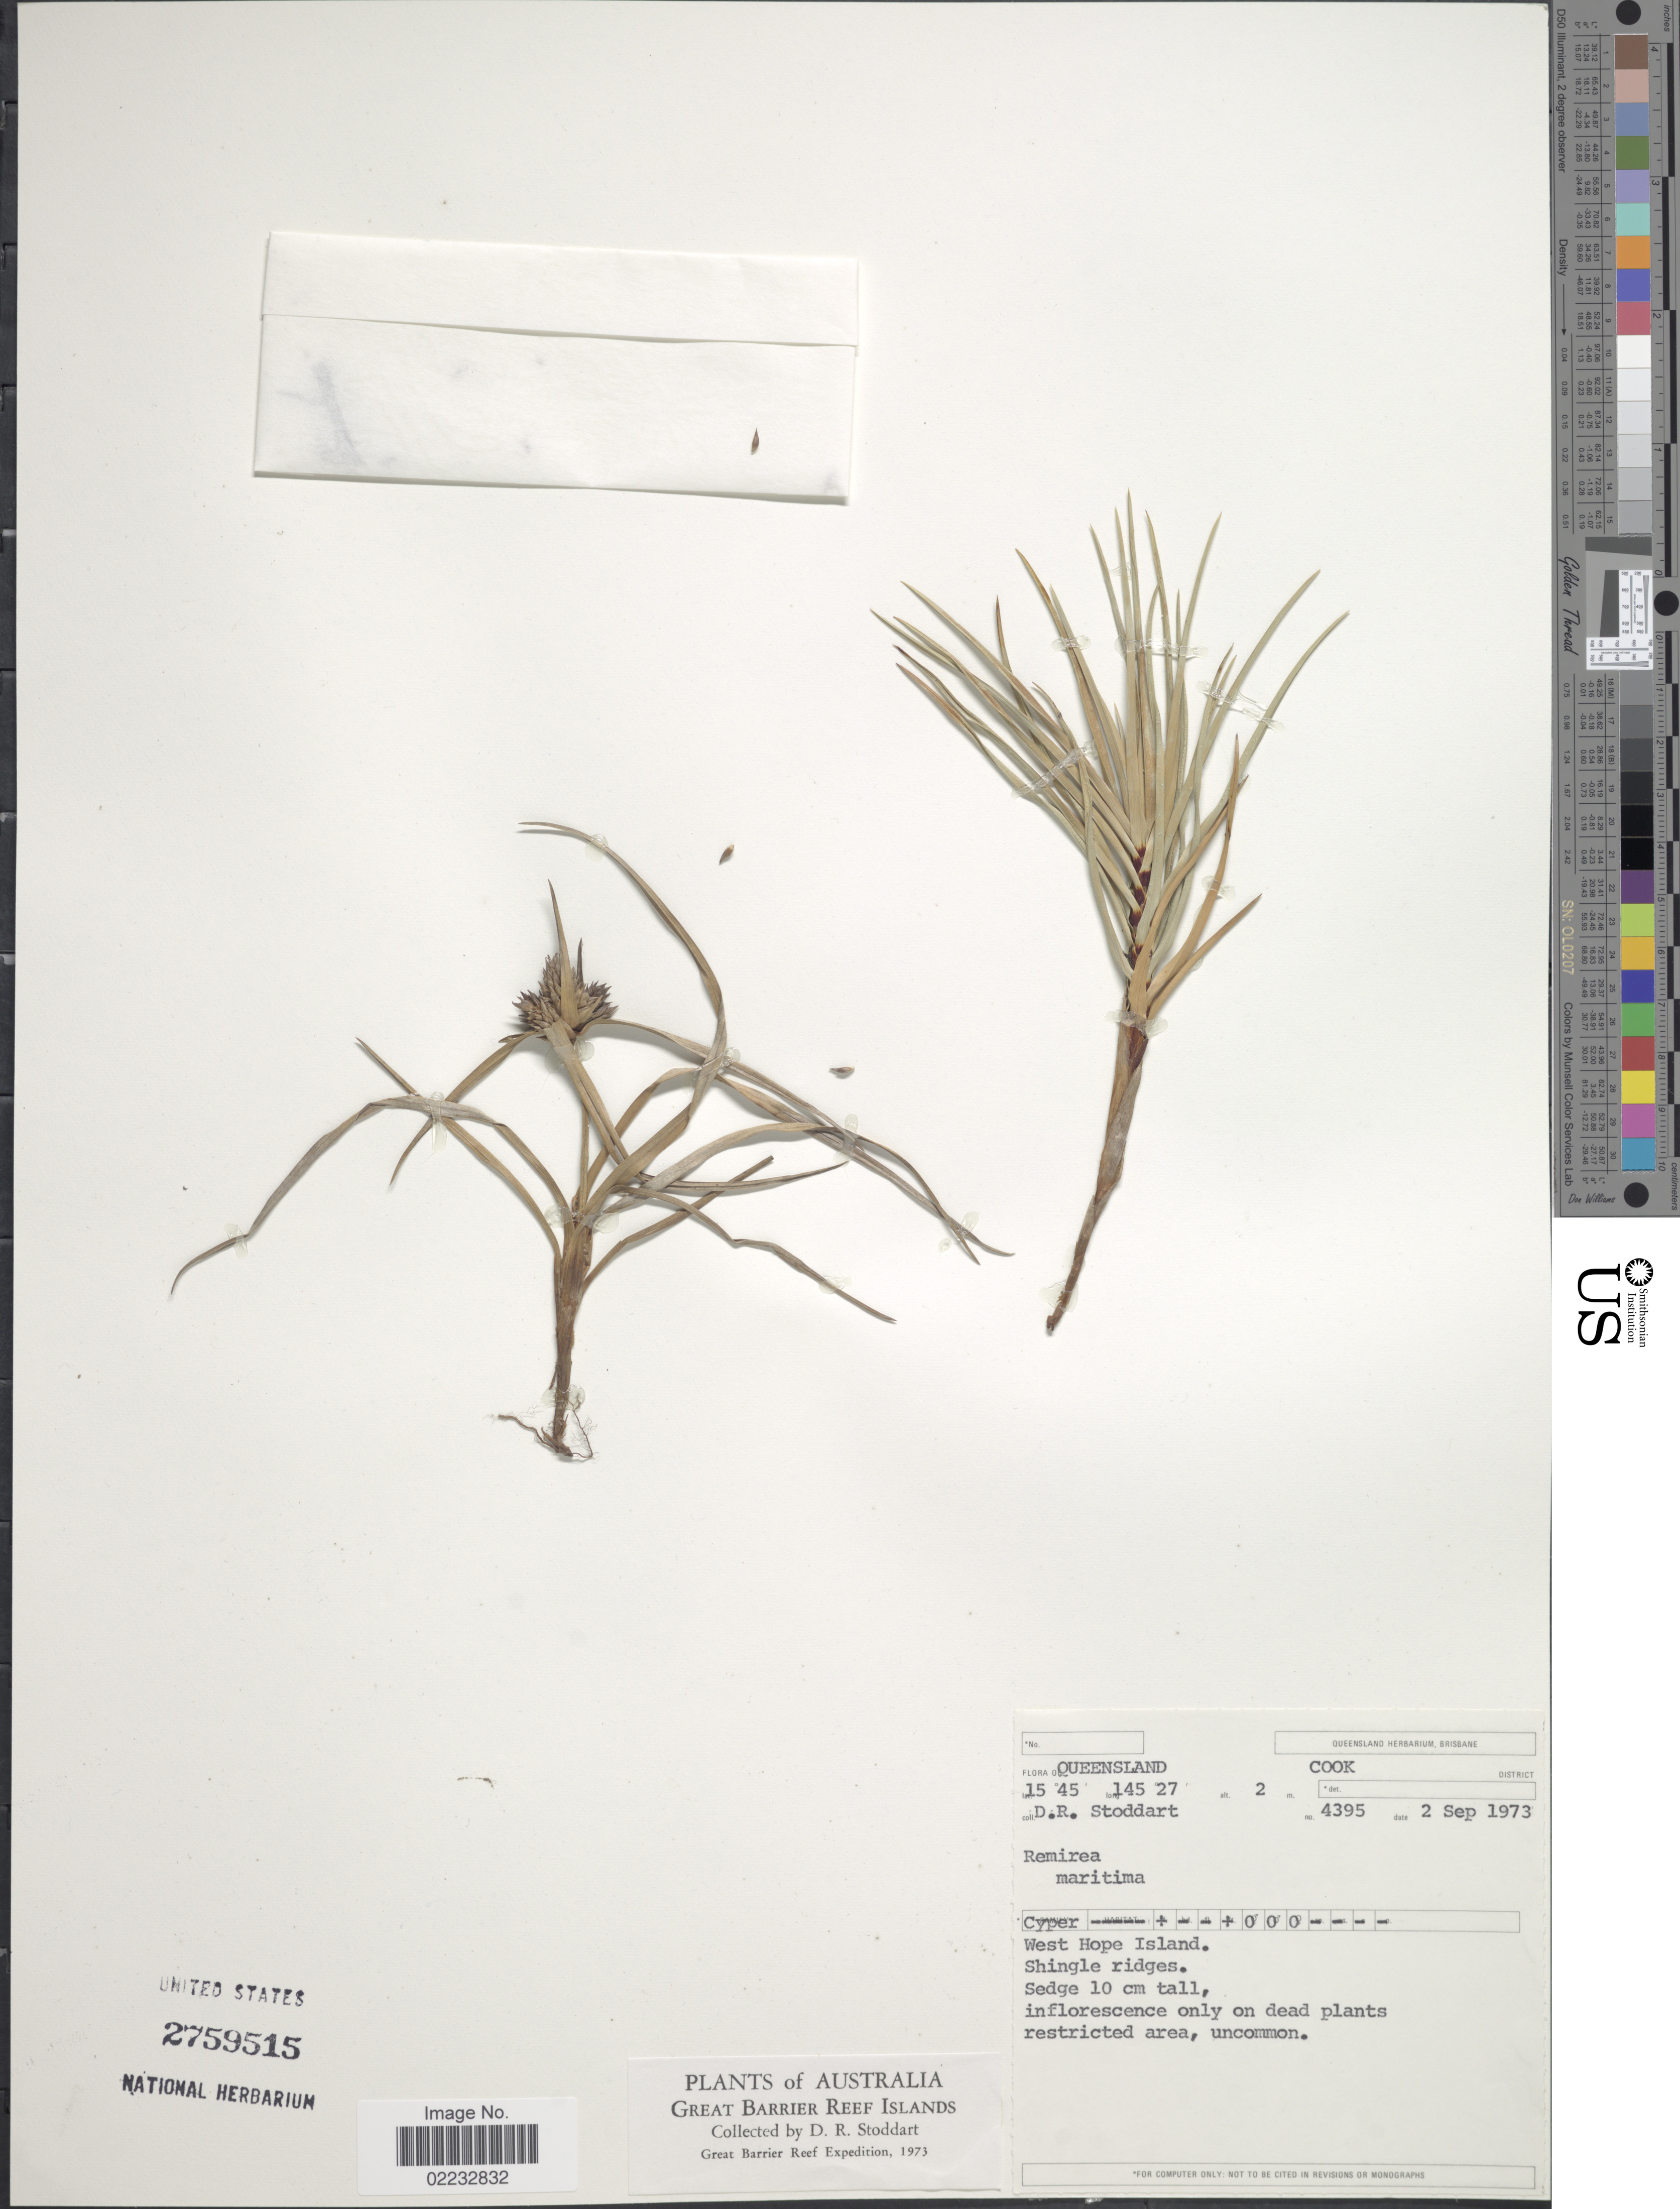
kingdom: Plantae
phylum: Tracheophyta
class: Liliopsida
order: Poales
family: Cyperaceae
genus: Cyperus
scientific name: Cyperus pedunculatus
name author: (R. Br.) J. Kern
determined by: Strong, Mark T., (BOT), Smithsonian Institution - National Museum of Natural History (UNITED STATES)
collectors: D. R. Stoddart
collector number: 4395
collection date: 1973-09-02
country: Australia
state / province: Queensland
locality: Cook District, West Hope Island, Shingle ridges, Great Barrier Reef Islands.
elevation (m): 2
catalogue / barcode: US 2759515